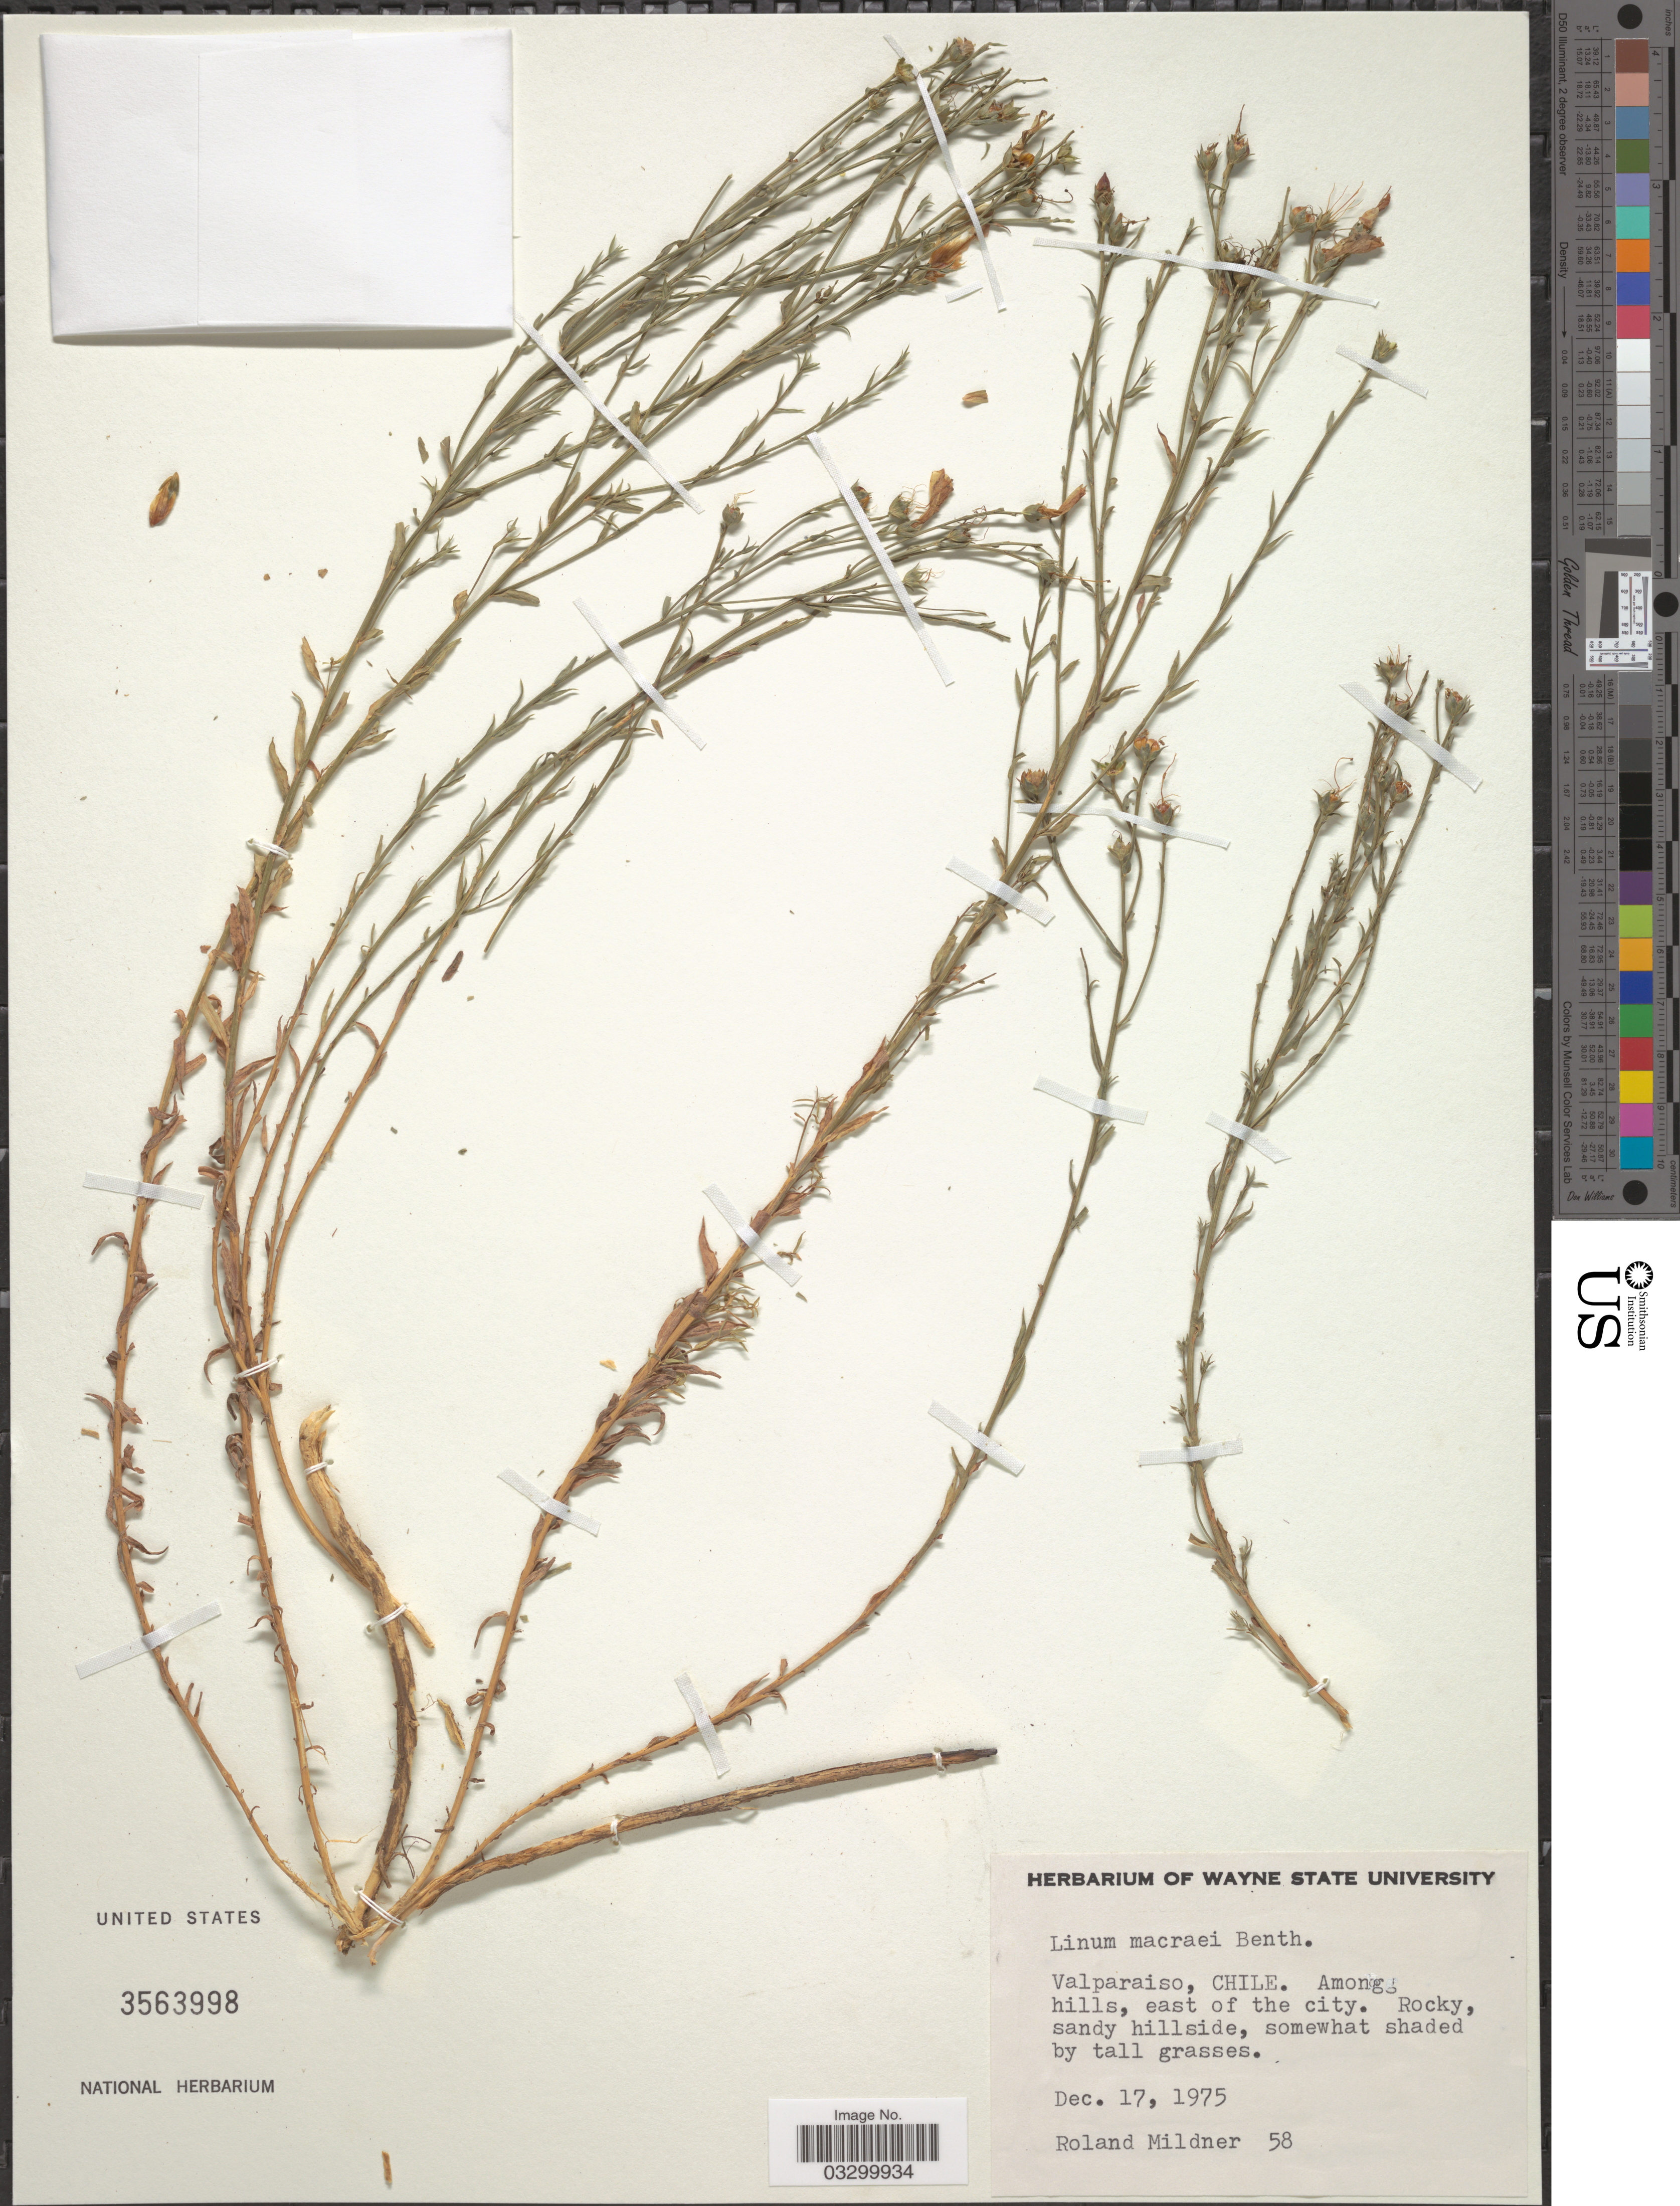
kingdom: Plantae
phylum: Tracheophyta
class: Magnoliopsida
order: Malpighiales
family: Linaceae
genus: Linum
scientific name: Linum macraei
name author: Benth.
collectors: R. Mildner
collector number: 58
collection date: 1975-12-17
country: Chile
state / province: Valparaíso (V)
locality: Among hills, east of the city.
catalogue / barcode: US 3563998